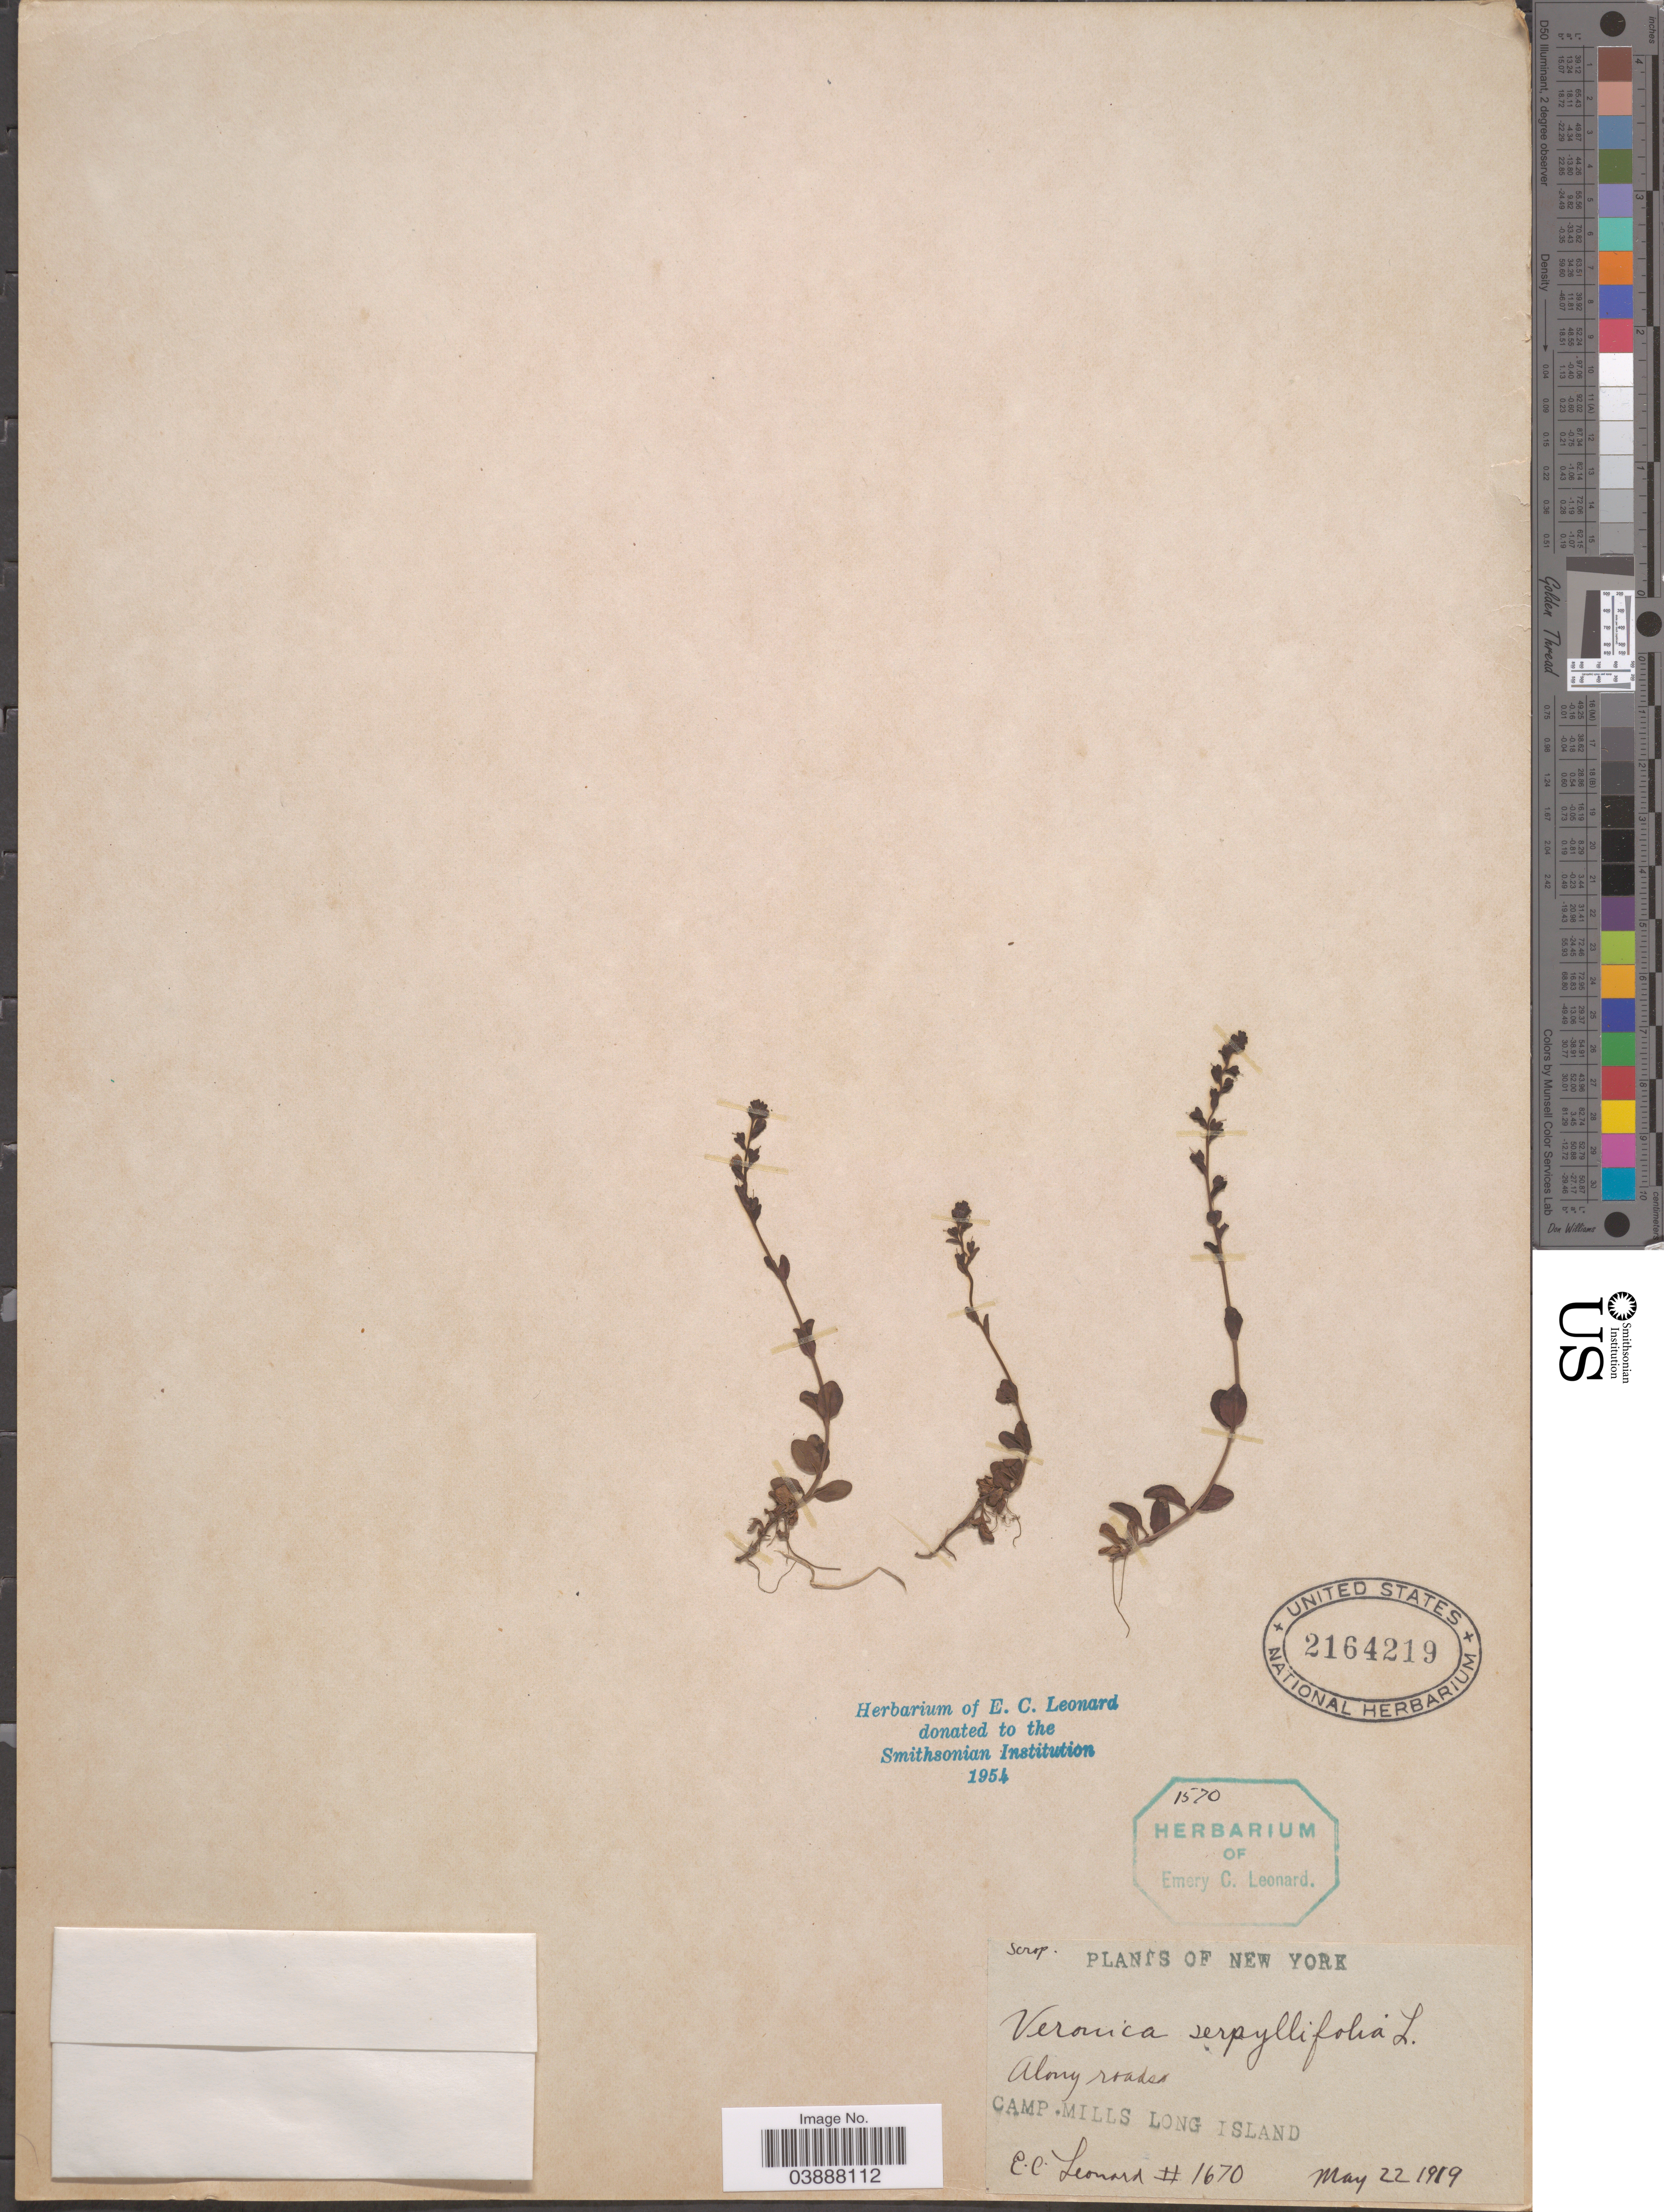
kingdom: Plantae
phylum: Tracheophyta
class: Magnoliopsida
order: Lamiales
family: Plantaginaceae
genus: Veronica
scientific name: Veronica serpyllifolia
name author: L.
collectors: E. C. Leonard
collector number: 1670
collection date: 1919-05-22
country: United States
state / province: New York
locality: Camp. Mills Long Island.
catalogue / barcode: US 2164219